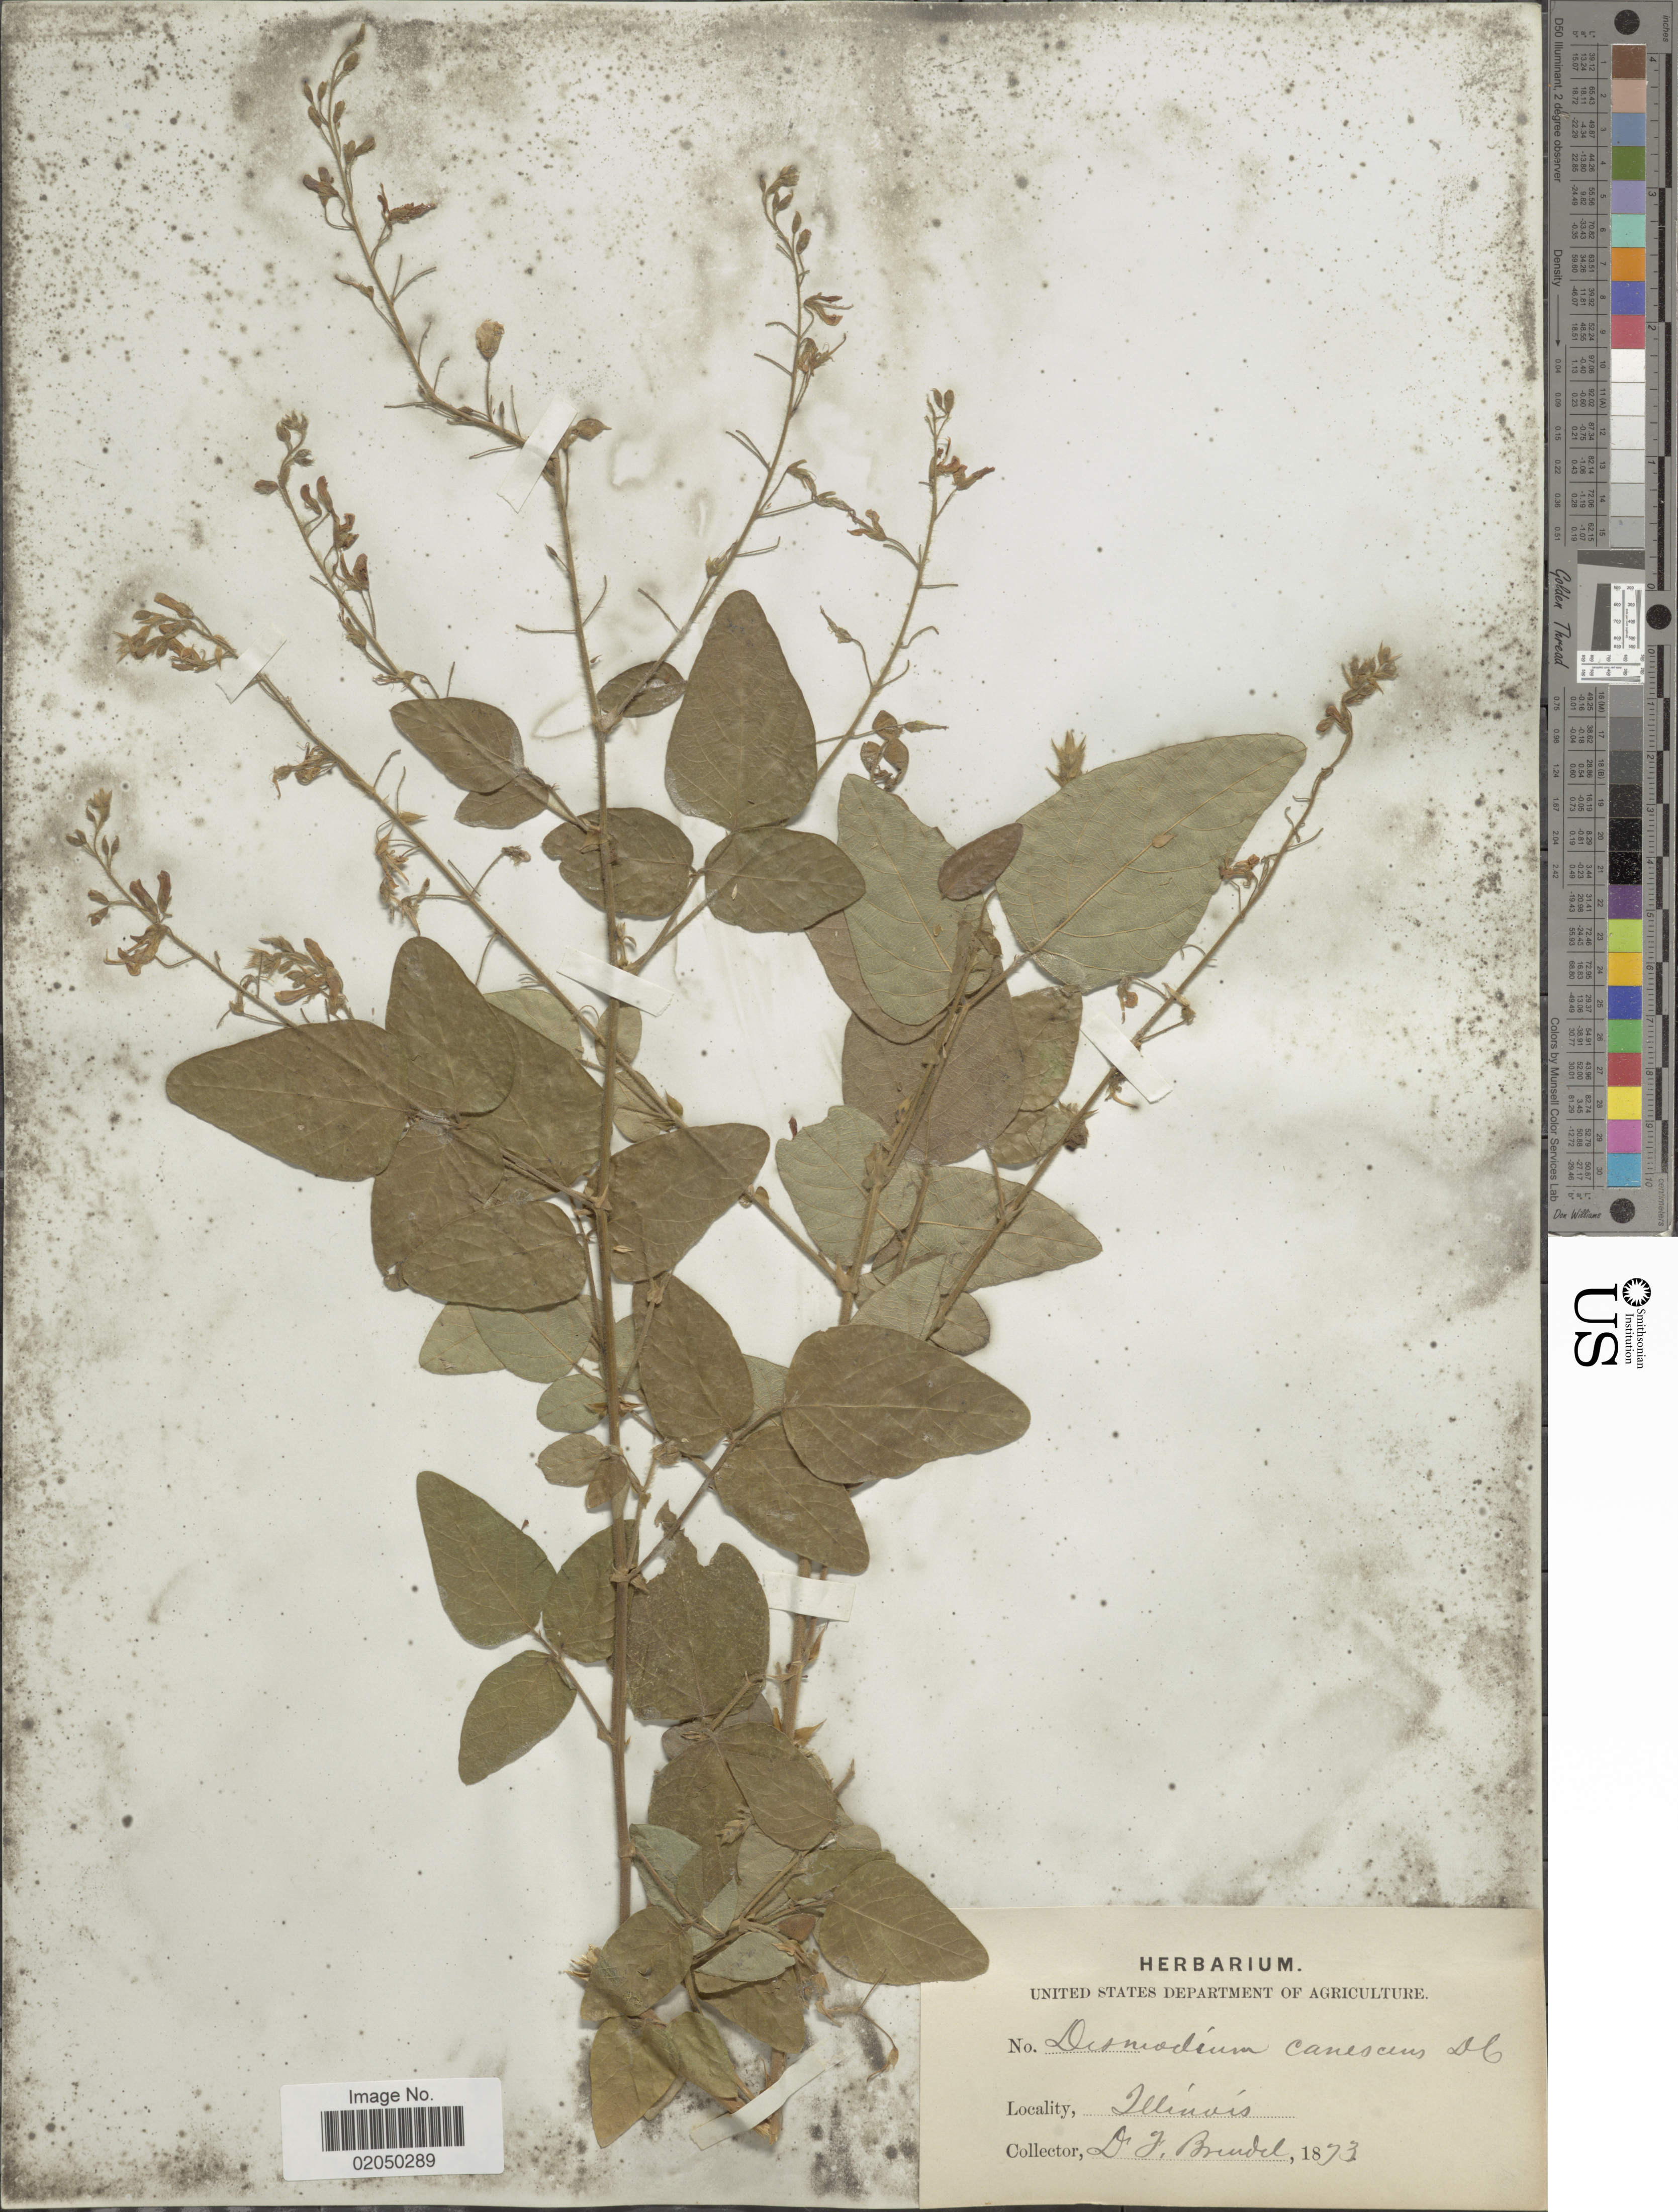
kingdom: Plantae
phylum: Tracheophyta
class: Magnoliopsida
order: Fabales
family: Fabaceae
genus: Desmodium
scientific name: Desmodium canescens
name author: (L.) DC.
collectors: F. Brendel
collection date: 1873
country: United States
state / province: Illinois